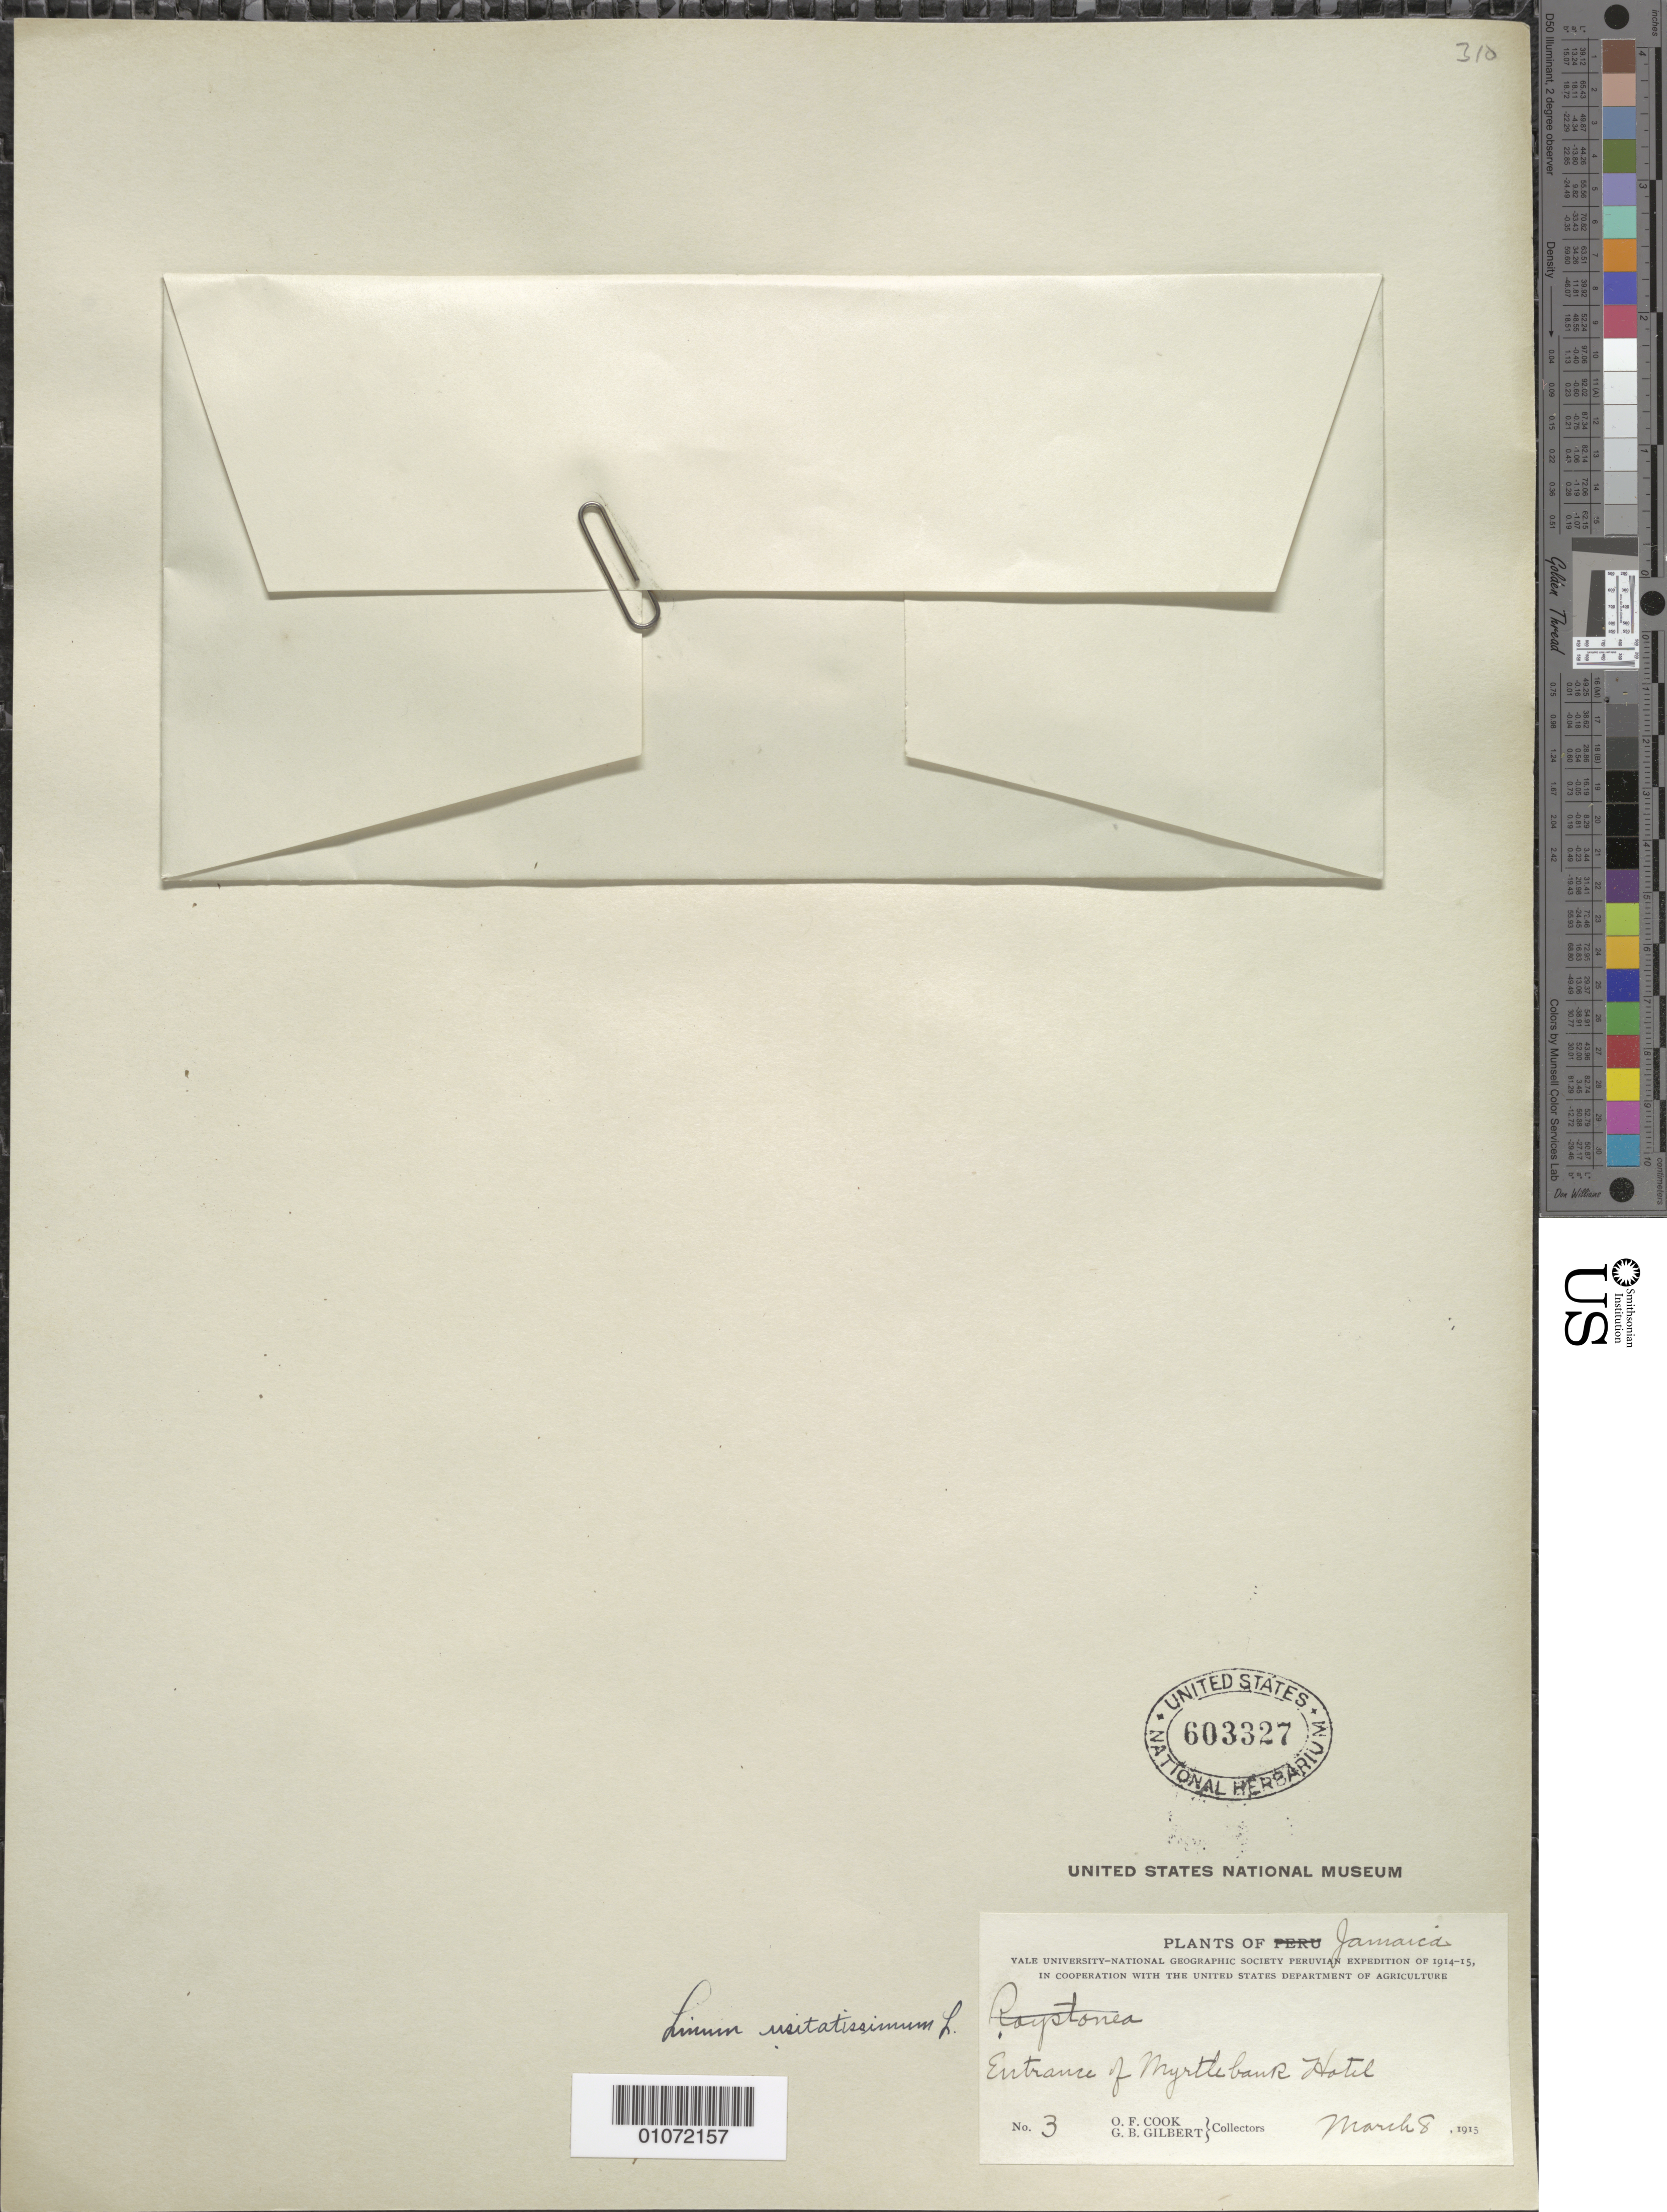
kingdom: Plantae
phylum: Tracheophyta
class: Magnoliopsida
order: Malpighiales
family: Linaceae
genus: Linum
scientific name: Linum usitatissimum var. usitatissimum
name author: L.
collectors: O. F. Cook & G. Gilbert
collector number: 3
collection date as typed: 08 Mar 1915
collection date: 1915-03-08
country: Jamaica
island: Jamaica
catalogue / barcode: US 603327